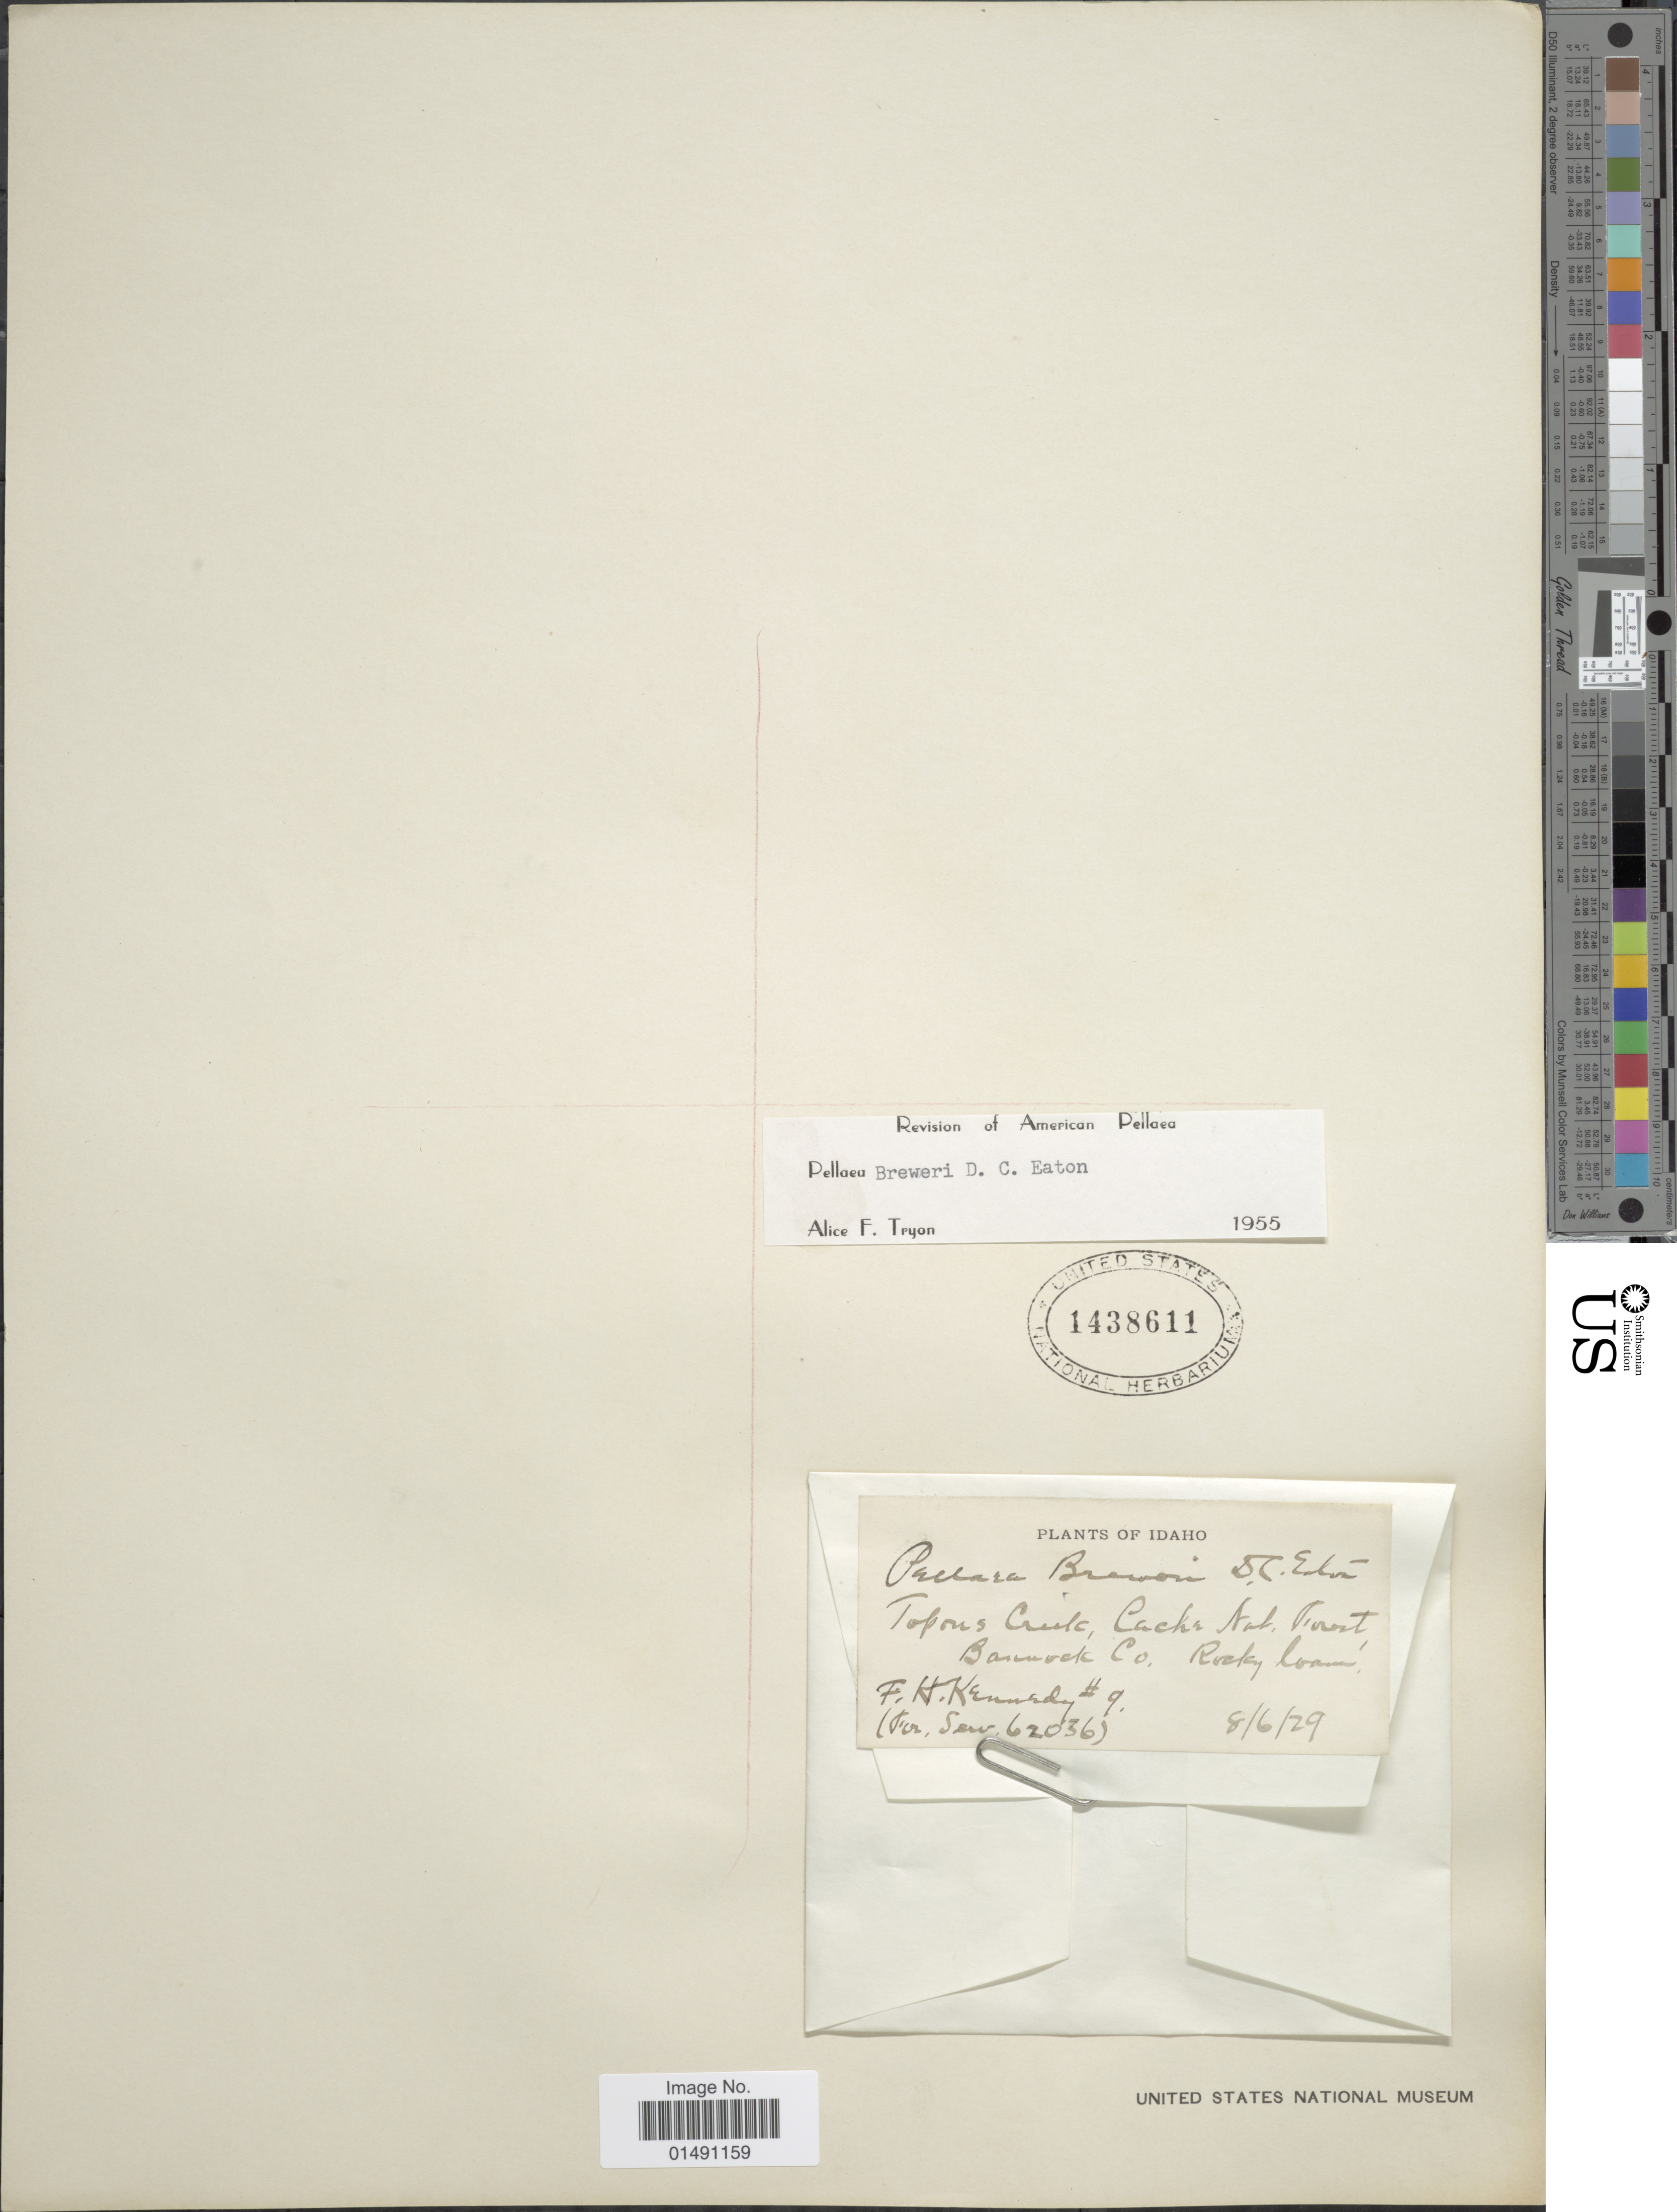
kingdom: Plantae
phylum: Tracheophyta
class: Polypodiopsida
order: Polypodiales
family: Pteridaceae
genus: Pellaea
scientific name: Pellaea breweri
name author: D.C. Eaton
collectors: F. Kennedy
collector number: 9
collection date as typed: Transcribed d/m/y: 8/6/29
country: United States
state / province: Idaho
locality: Topons Creek, Cache Nat Forest, Bannock Co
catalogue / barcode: US 1438611